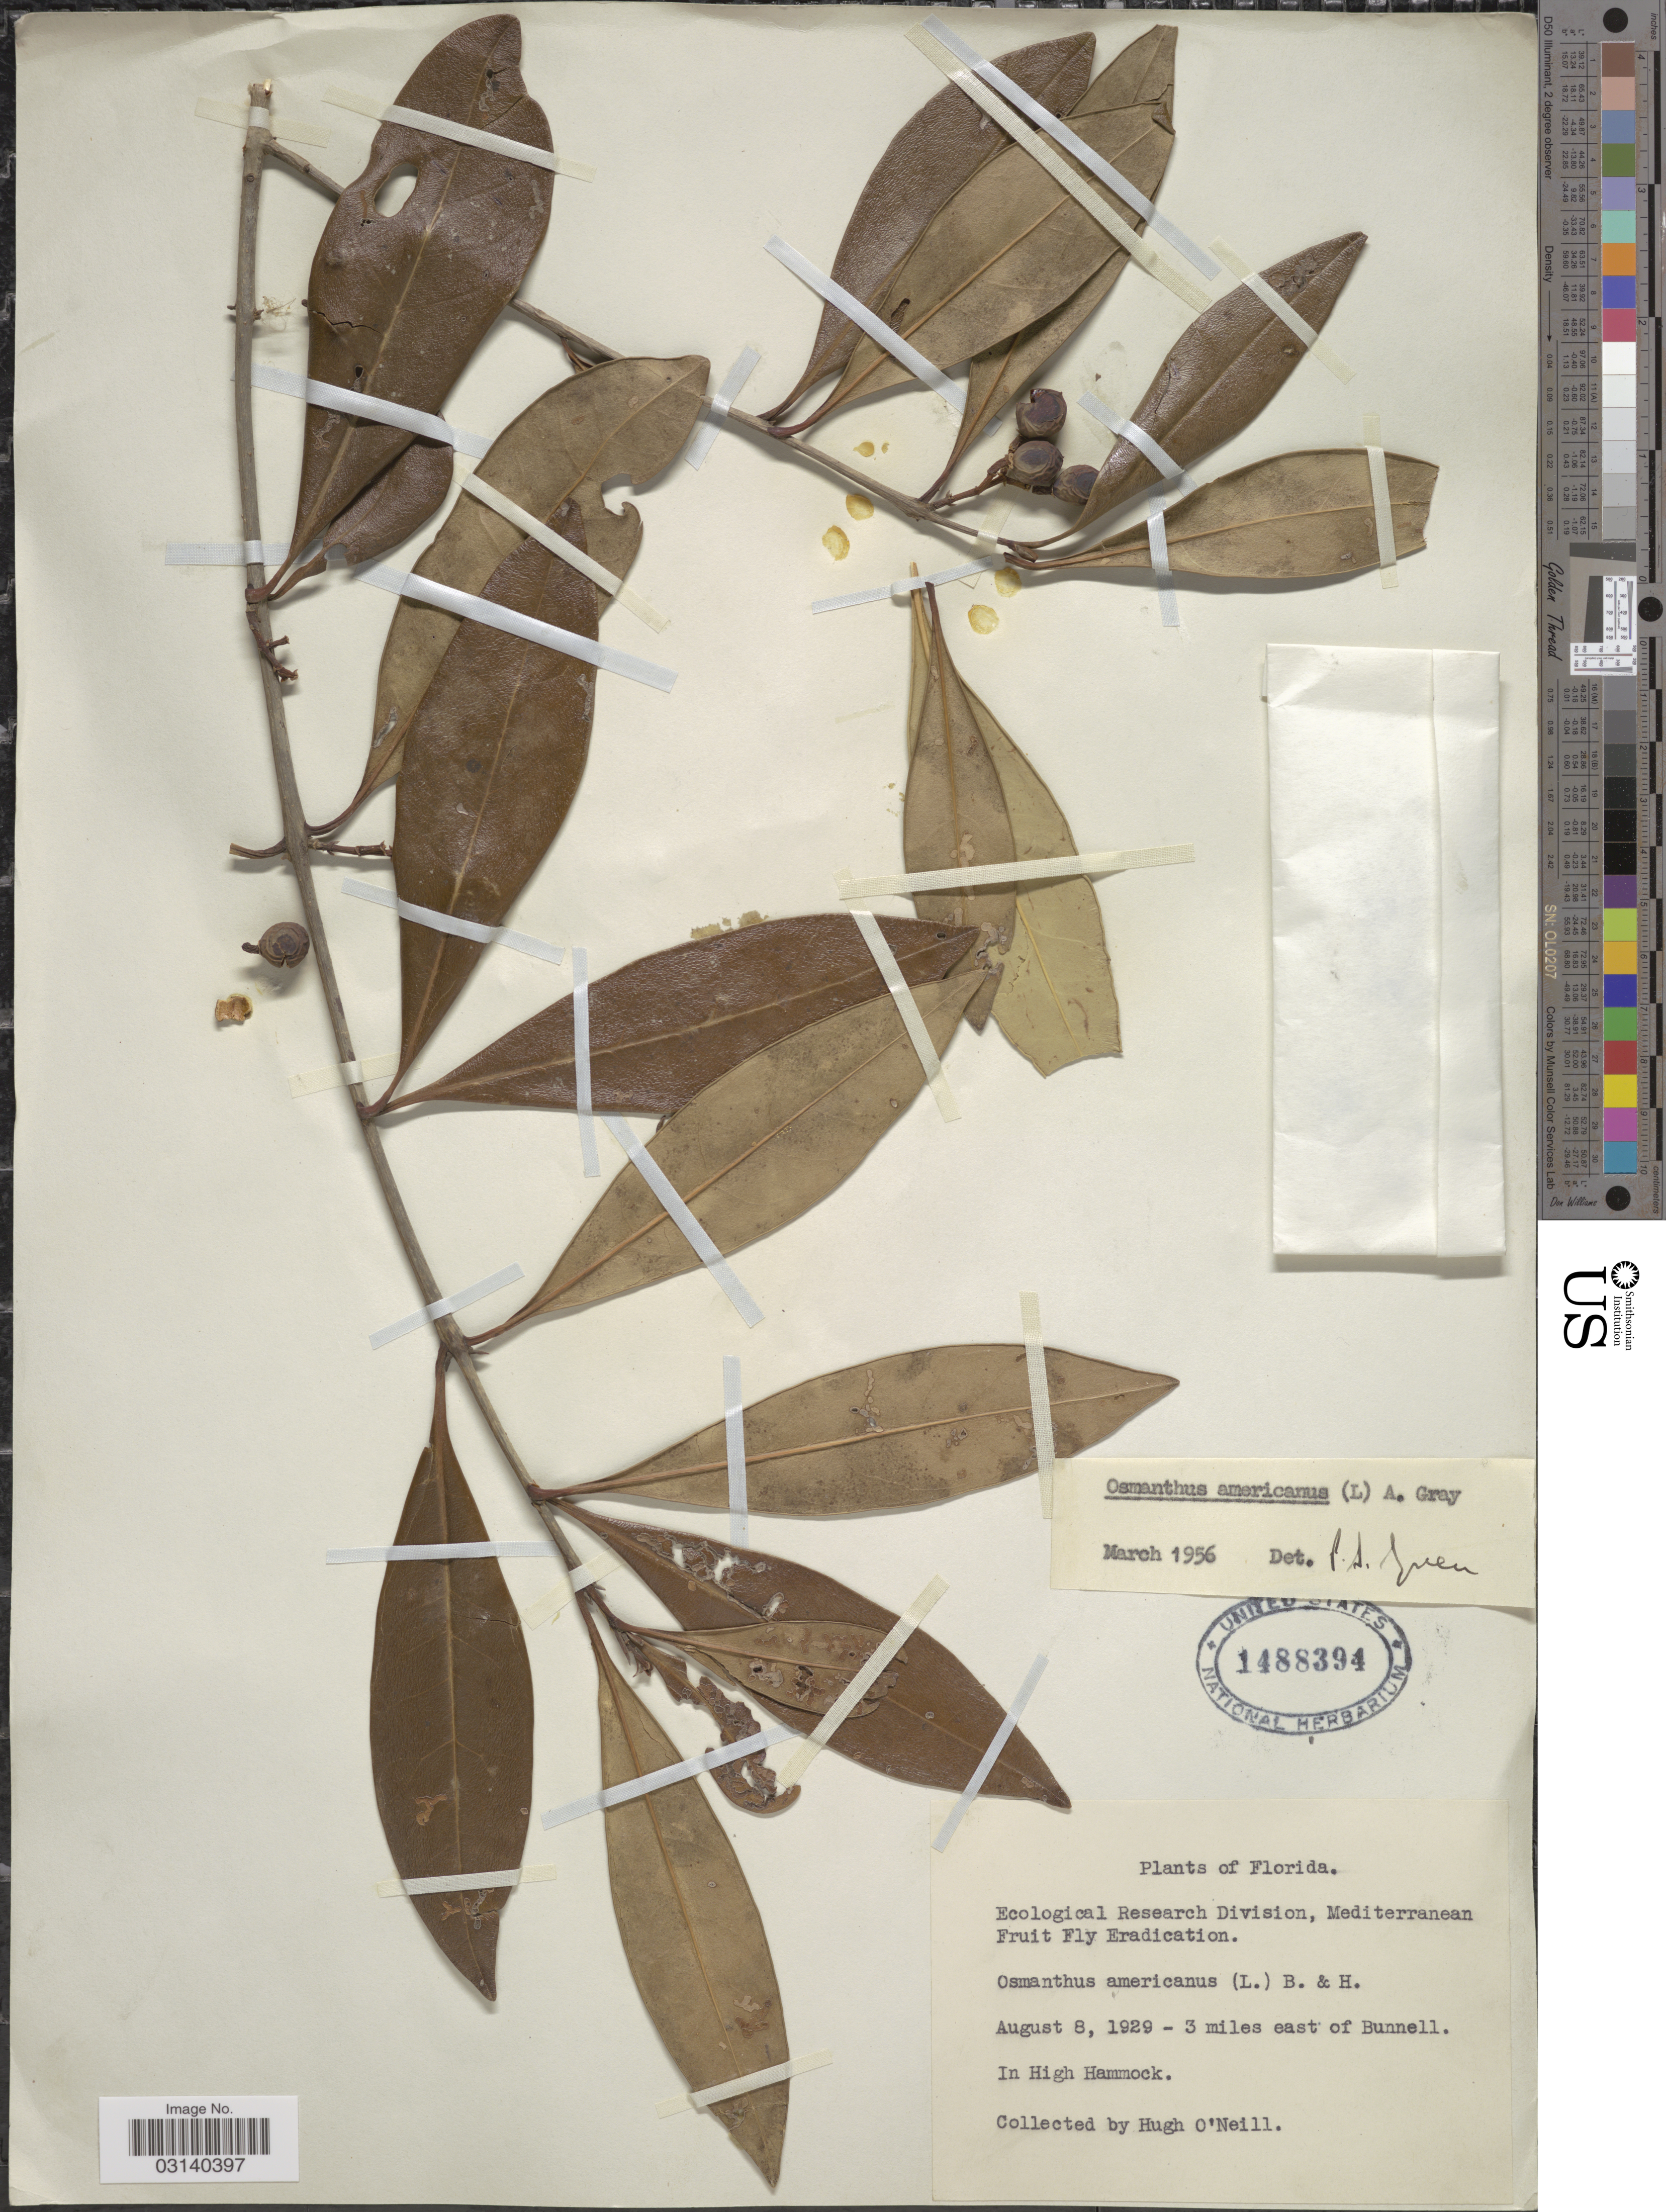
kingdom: Plantae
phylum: Tracheophyta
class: Magnoliopsida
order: Lamiales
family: Oleaceae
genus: Osmanthus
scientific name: Osmanthus americanus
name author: (L.) A. Gray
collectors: H. O'Neill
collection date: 1929-08-08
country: United States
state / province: Florida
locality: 3 miles east of Bunnell, In High Hammock.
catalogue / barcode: US 1488394